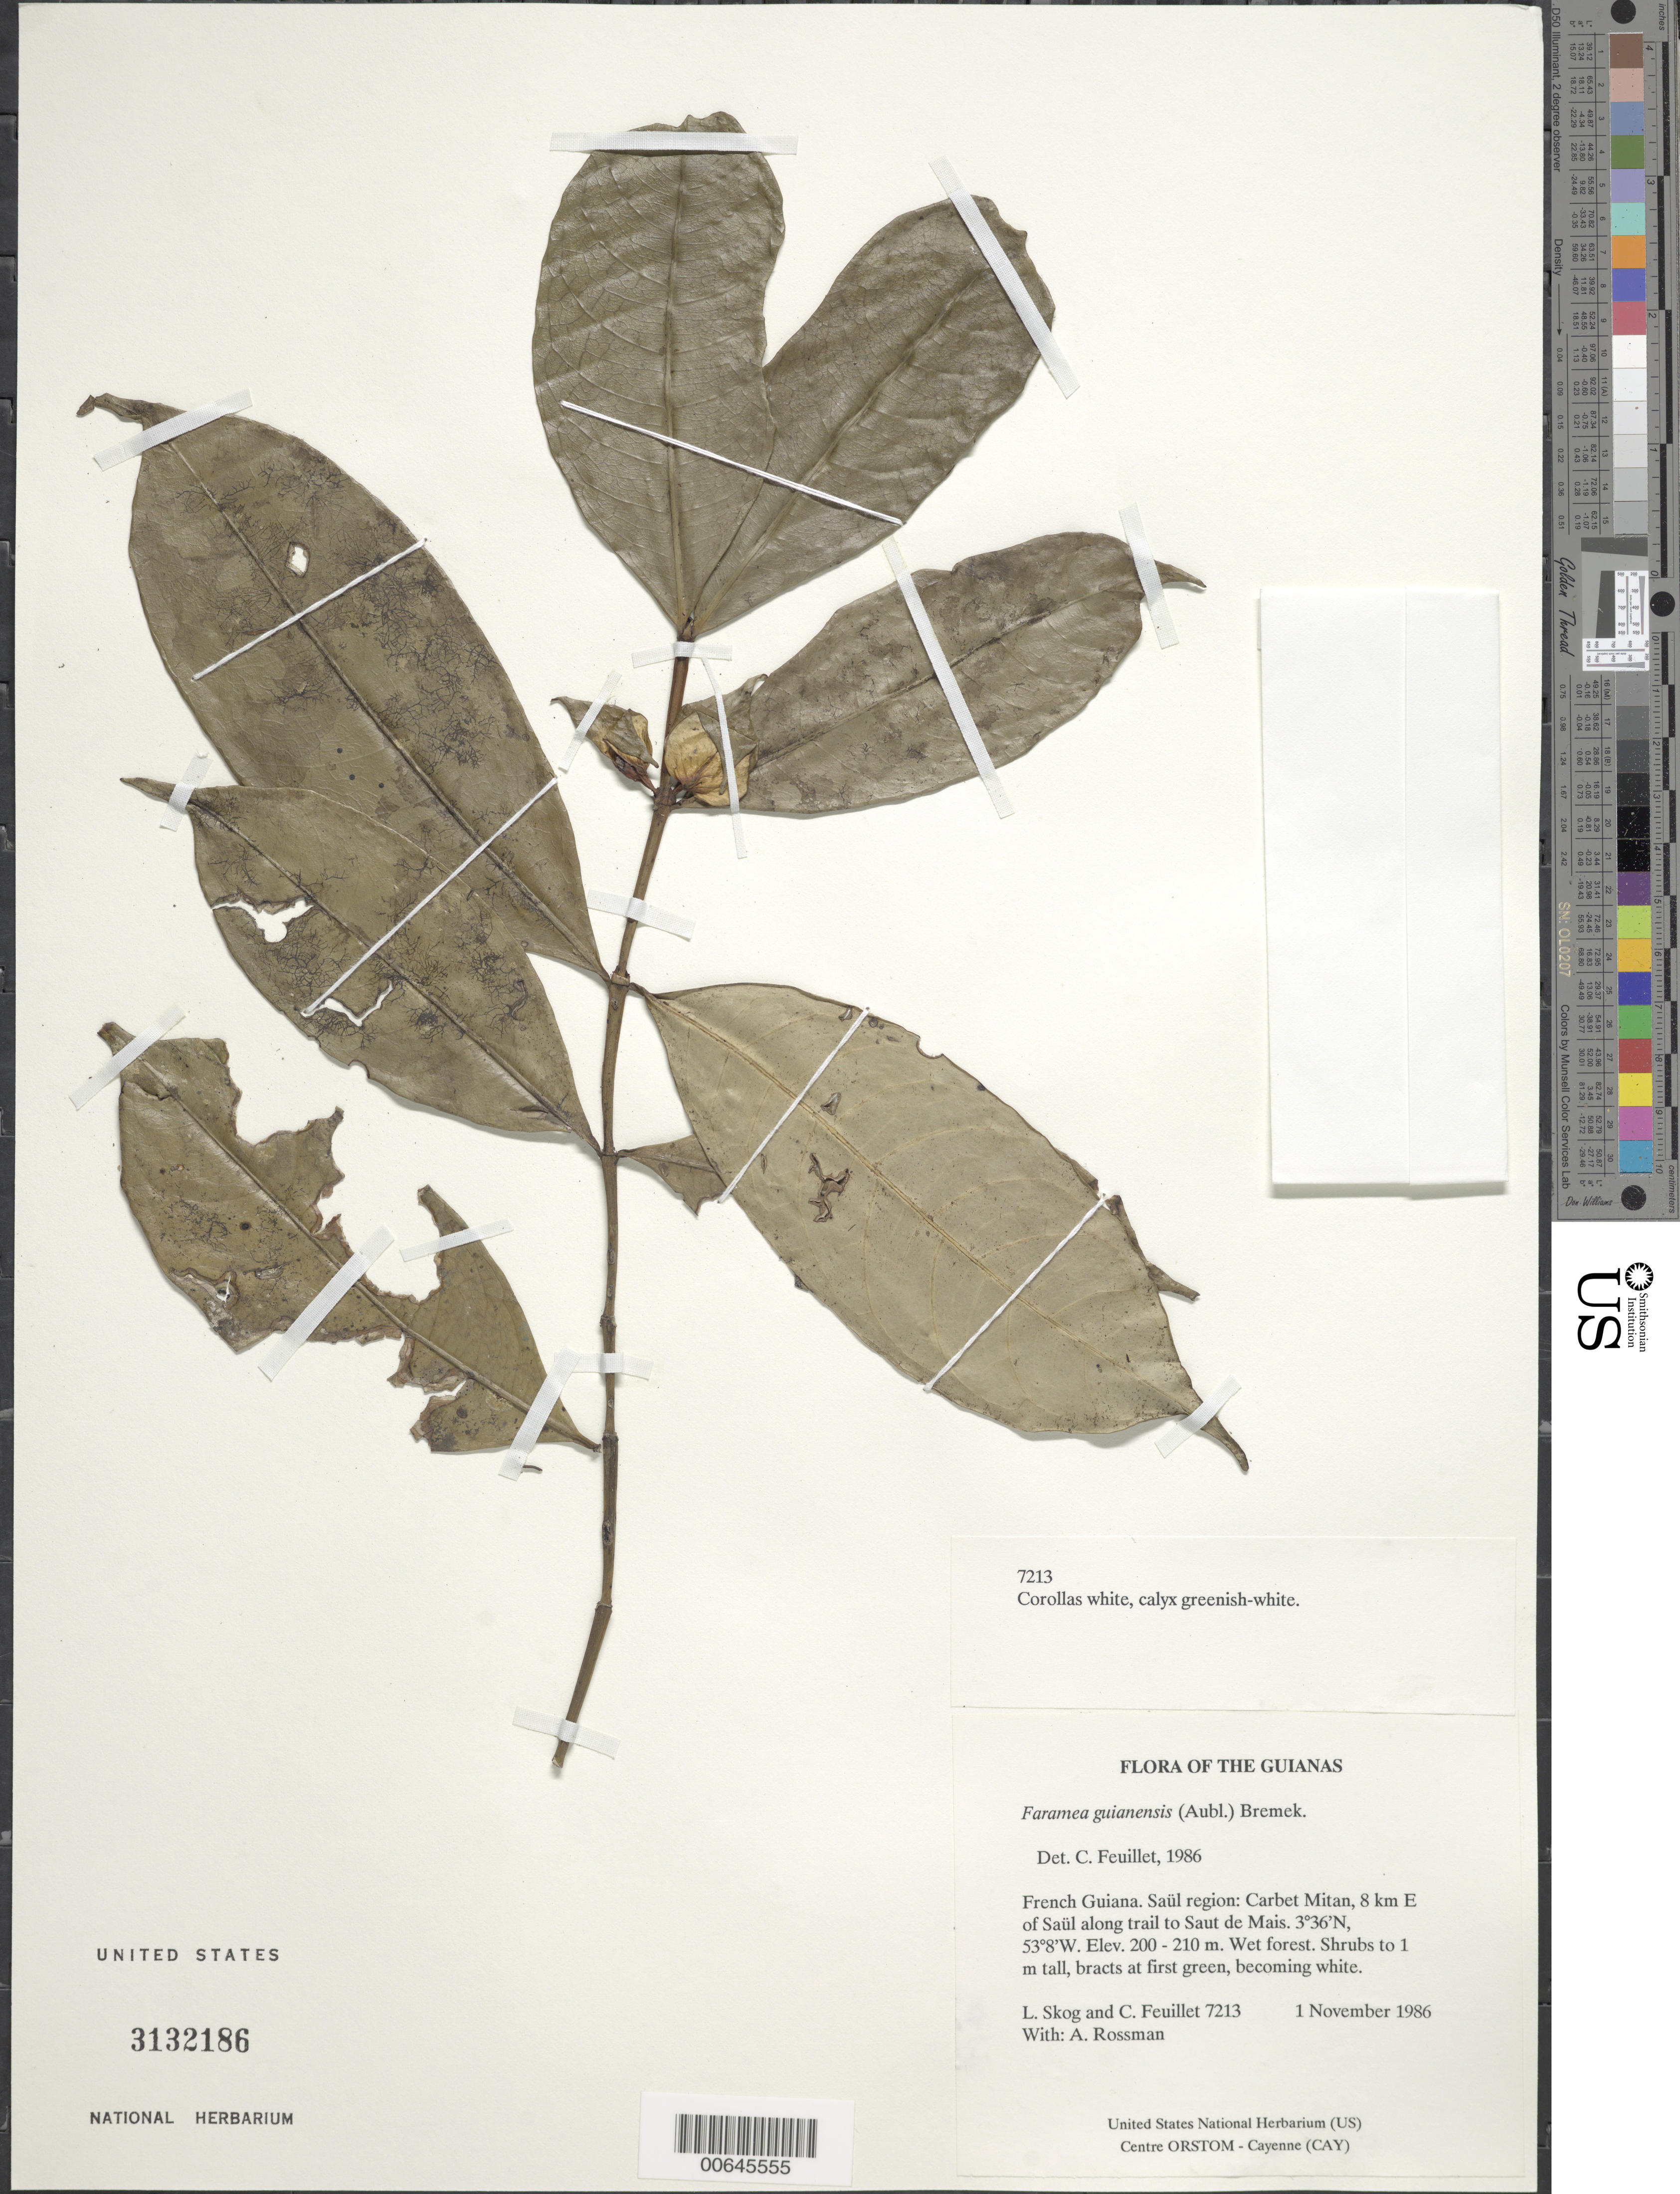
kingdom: Plantae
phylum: Tracheophyta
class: Magnoliopsida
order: Gentianales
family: Rubiaceae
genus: Faramea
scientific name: Faramea guianensis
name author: (Aubl.) Bremek.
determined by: Feuillet, C.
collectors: L. E. Skog, C. Feuillet & A. Rossman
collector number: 7213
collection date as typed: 1 November 1986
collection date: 1986-11-01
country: French Guiana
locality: Carbet Mitan, 8 km E of Saül along trail to Saut de Mais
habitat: Wet forest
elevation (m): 200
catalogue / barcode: US 3132186